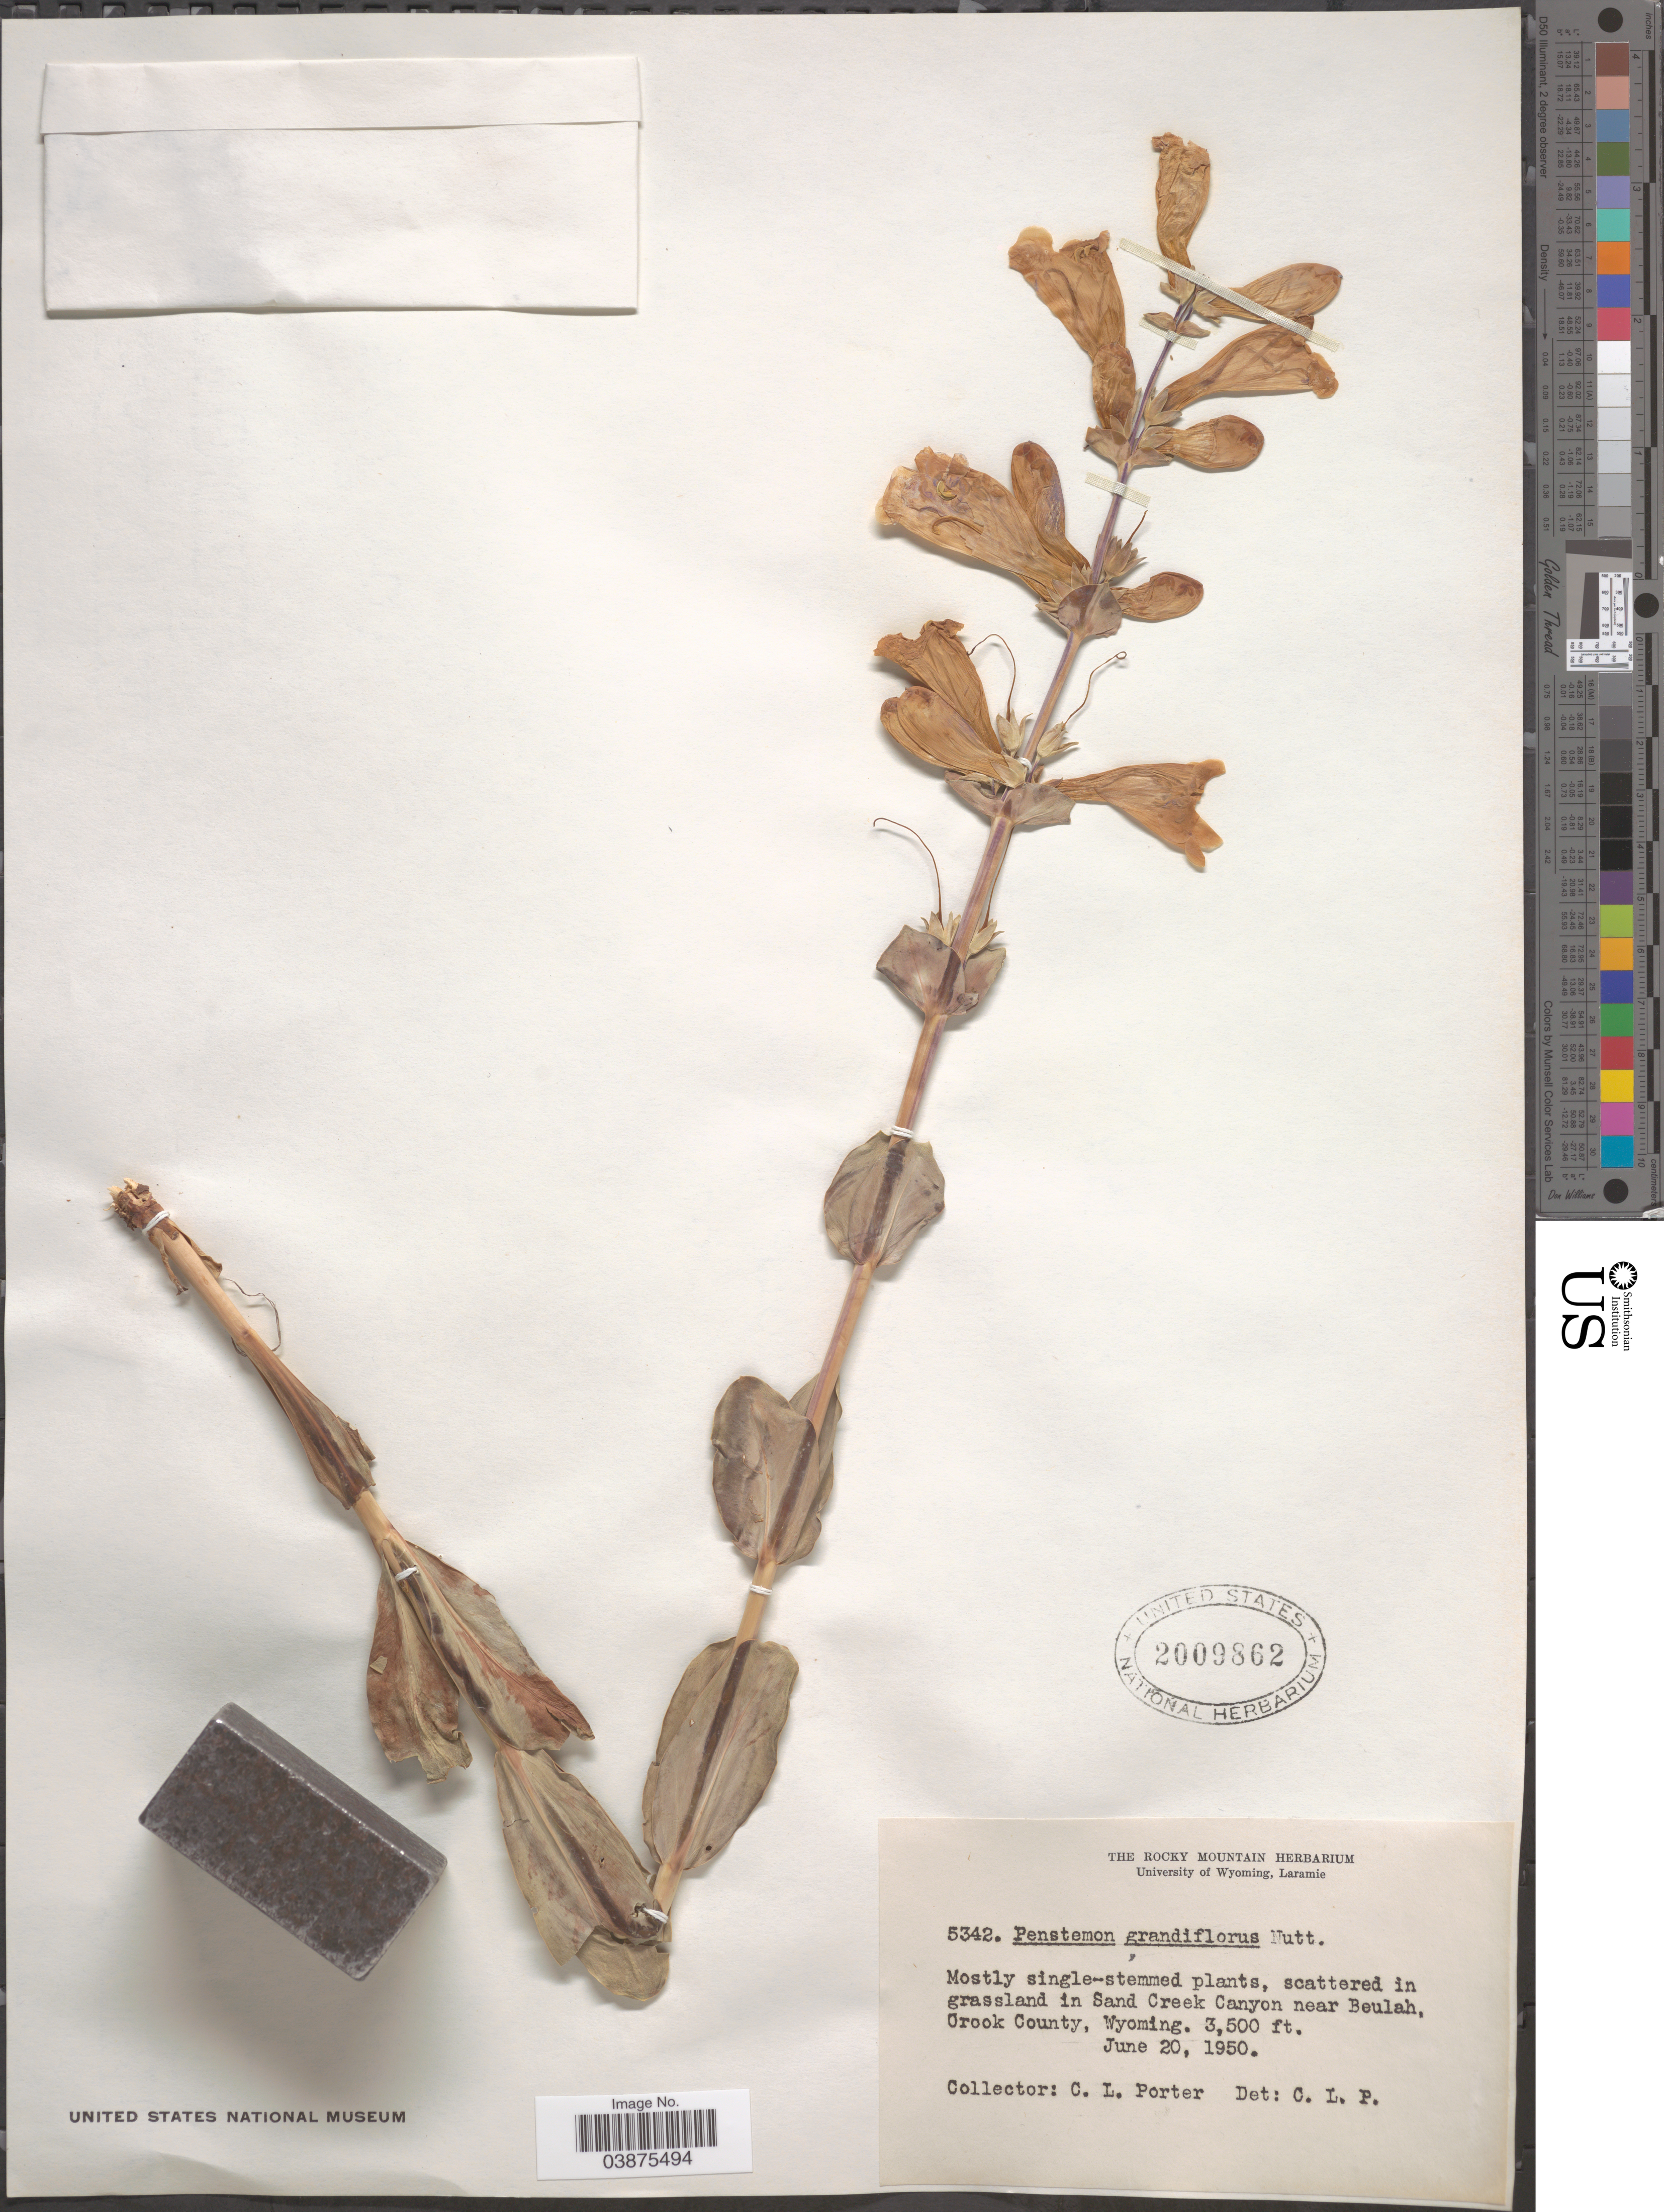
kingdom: Plantae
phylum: Tracheophyta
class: Magnoliopsida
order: Lamiales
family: Plantaginaceae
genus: Penstemon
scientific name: Penstemon grandiflorus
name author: Nutt.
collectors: C. L. Porter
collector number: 5342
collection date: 1950-06-20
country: United States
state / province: Wyoming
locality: In Sand Creek Canyon near Beulah, Orook County.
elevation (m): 1067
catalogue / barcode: US 2009862